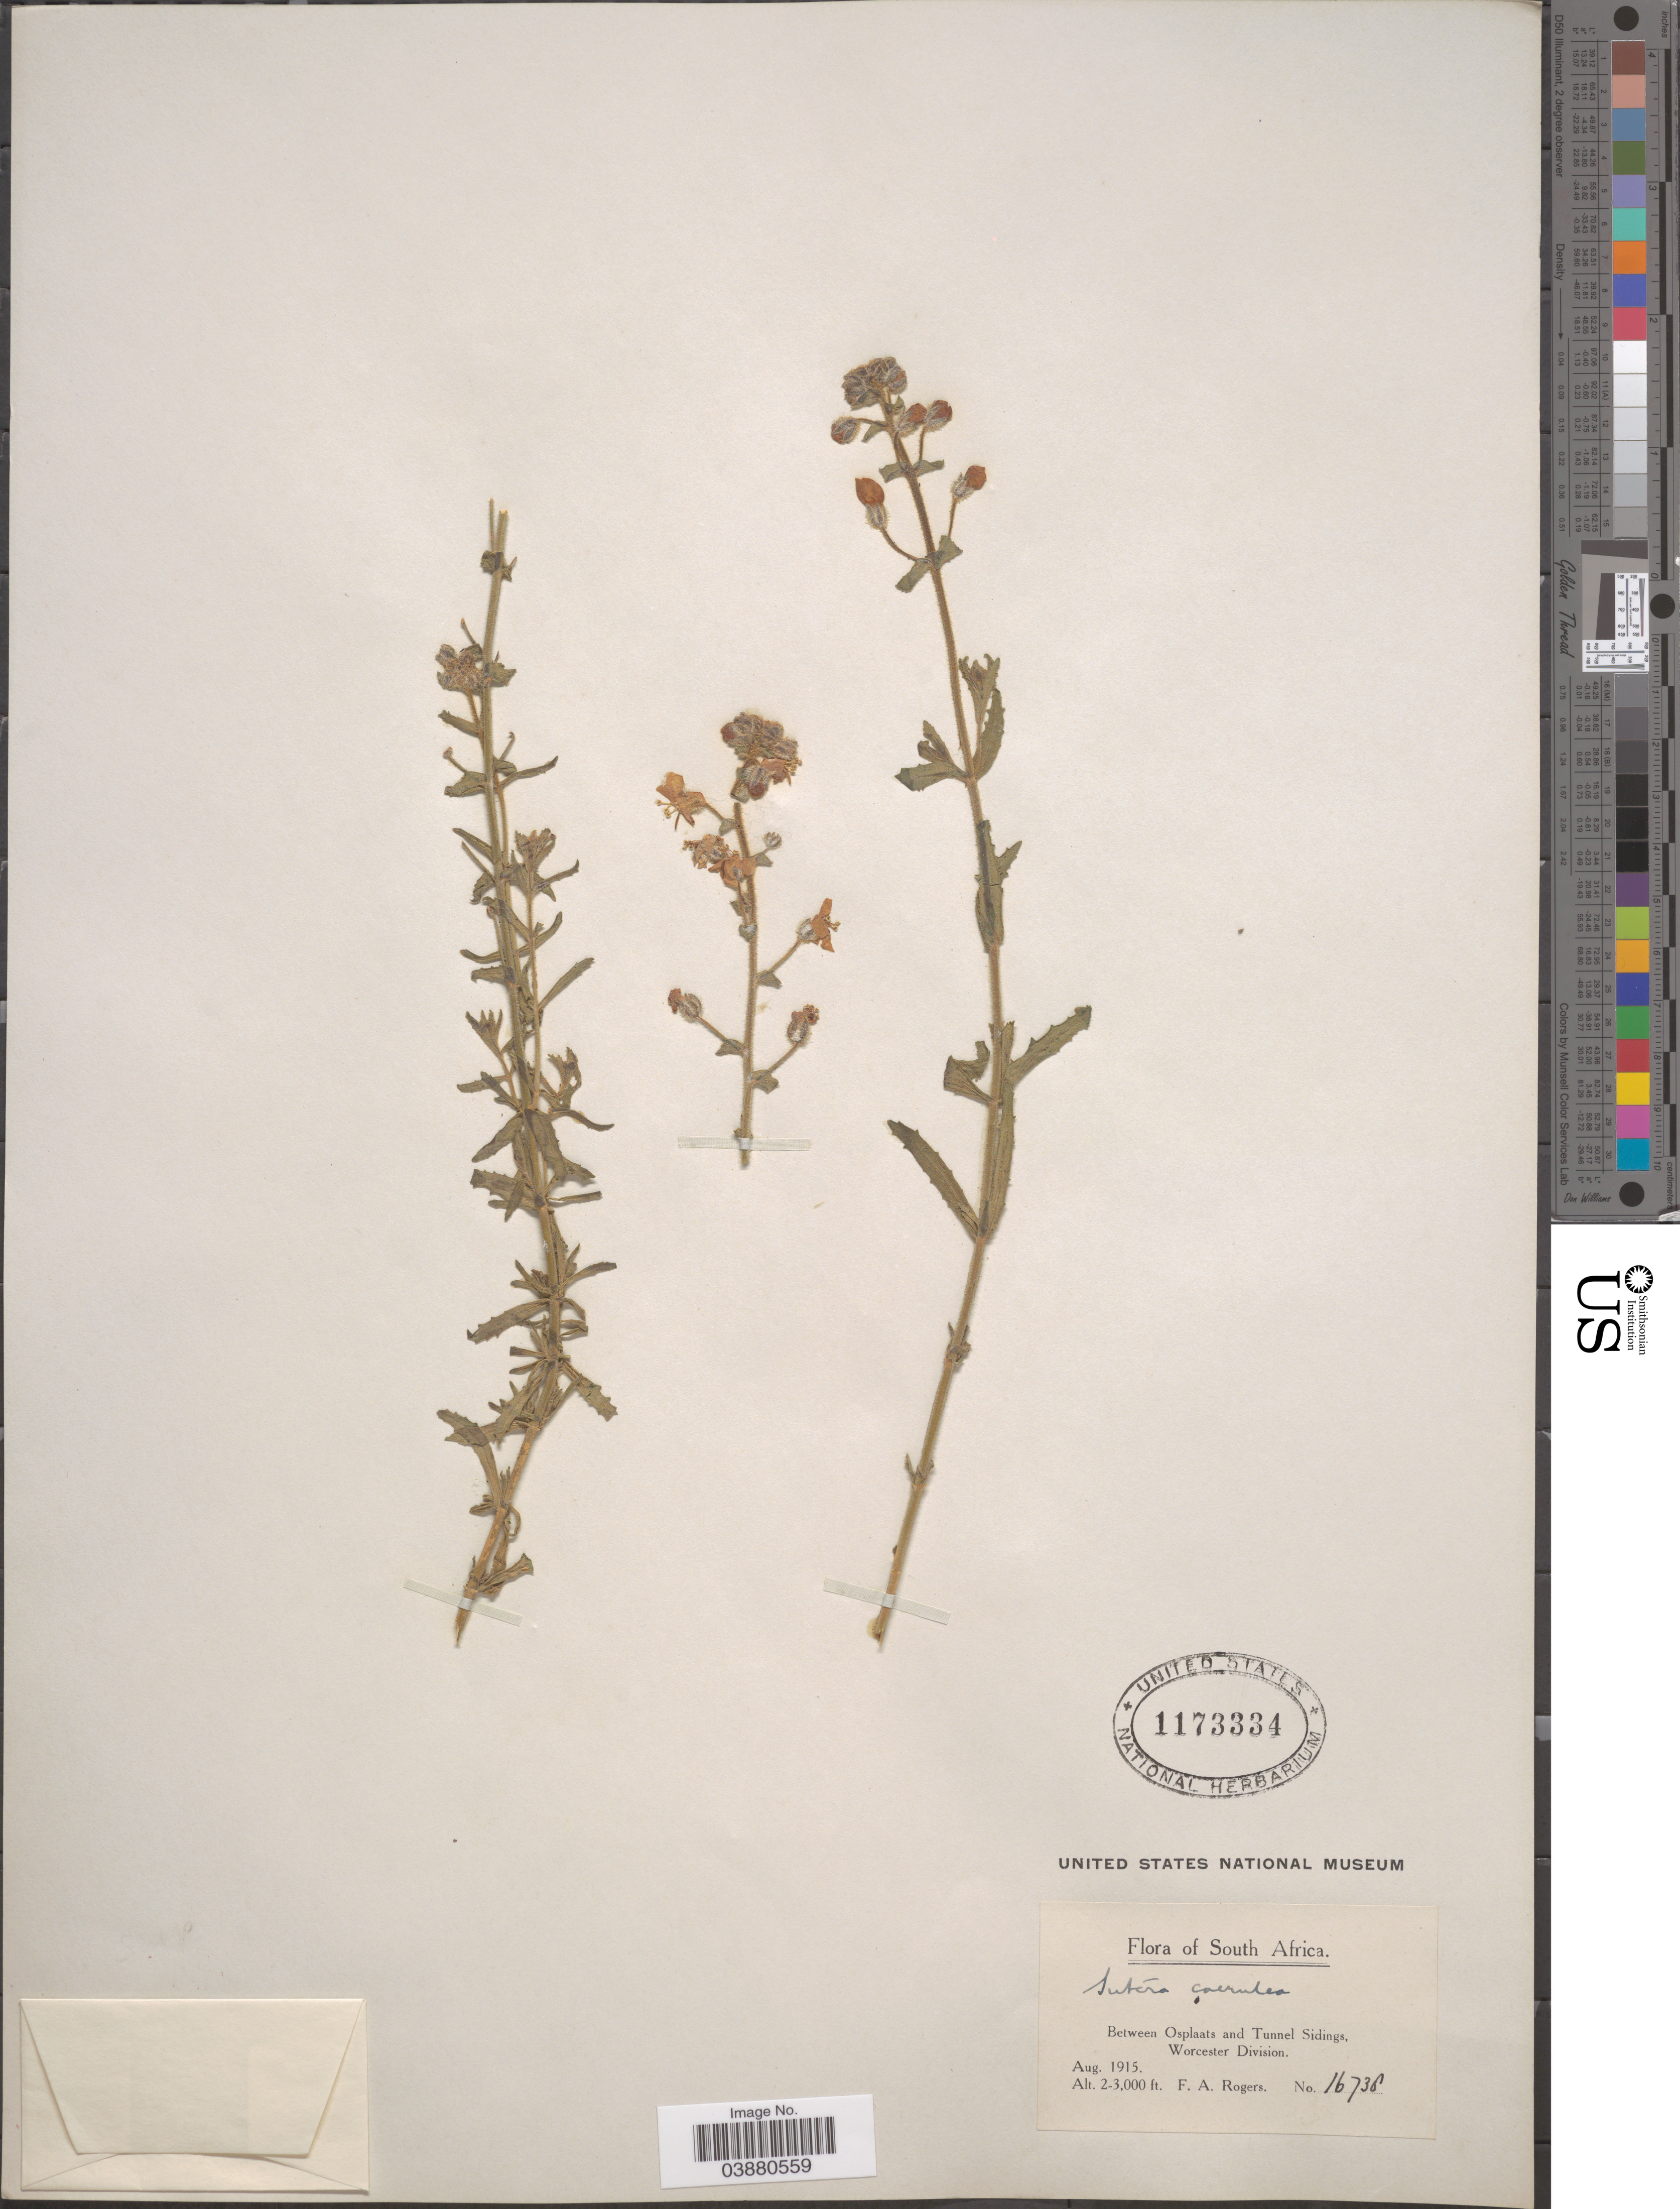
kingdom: Plantae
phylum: Tracheophyta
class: Magnoliopsida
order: Lamiales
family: Scrophulariaceae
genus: Sutera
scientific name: Sutera caerulea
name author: Hiern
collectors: F. A. Rogers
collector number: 16738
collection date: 1915-08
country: South Africa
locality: Between Osplaats and Tunnel Sidings, Worcester Division.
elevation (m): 610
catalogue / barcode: US 1173334